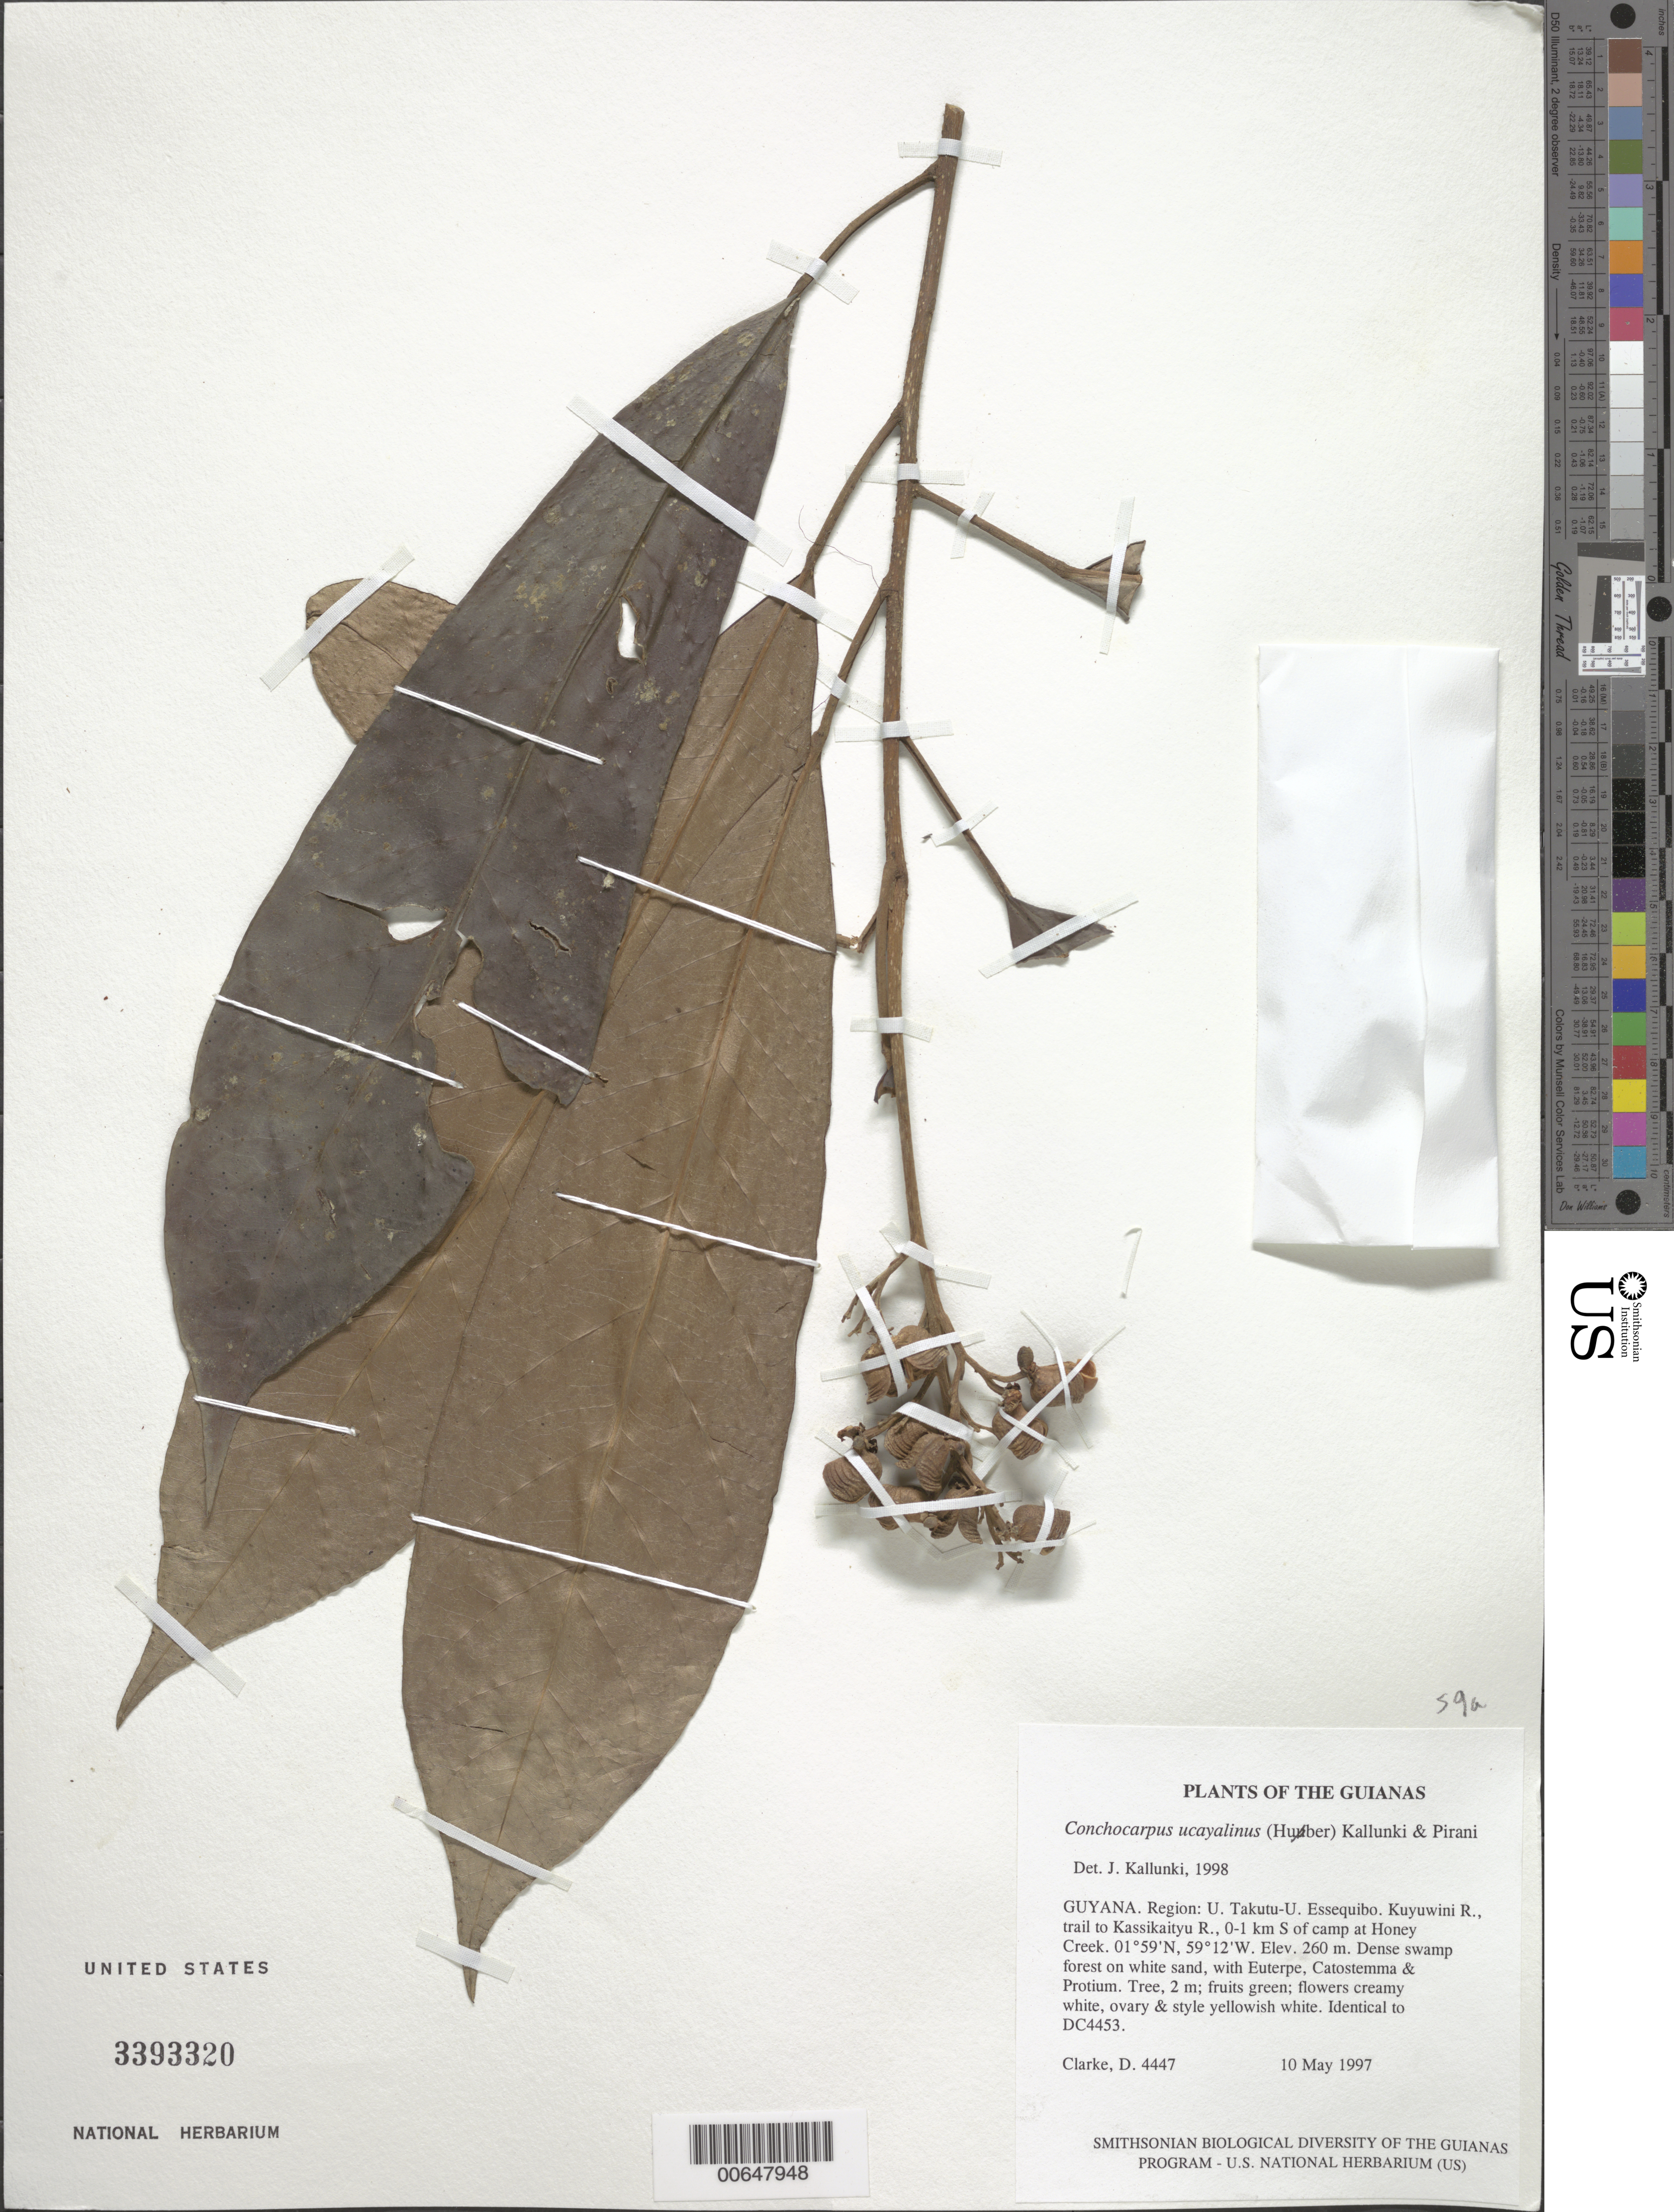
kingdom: Plantae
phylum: Tracheophyta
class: Magnoliopsida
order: Sapindales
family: Rutaceae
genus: Conchocarpus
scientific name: Conchocarpus ucayalinus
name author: (Huber) Kallunki & Pirani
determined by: Kallunki, Jacquelyn A.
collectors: H. D. Clarke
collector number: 4447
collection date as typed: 10 May 1997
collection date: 1997-05-10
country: Guyana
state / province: U. Takutu-U. Essequibo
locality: Kuyuwini R., trail to Kassikaityu R., 0-1 km S of camp at Honey Creek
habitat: Dense swamp forest on white sand, with Euterpe, Catostemma & Protium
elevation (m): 260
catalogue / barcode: US 3393320